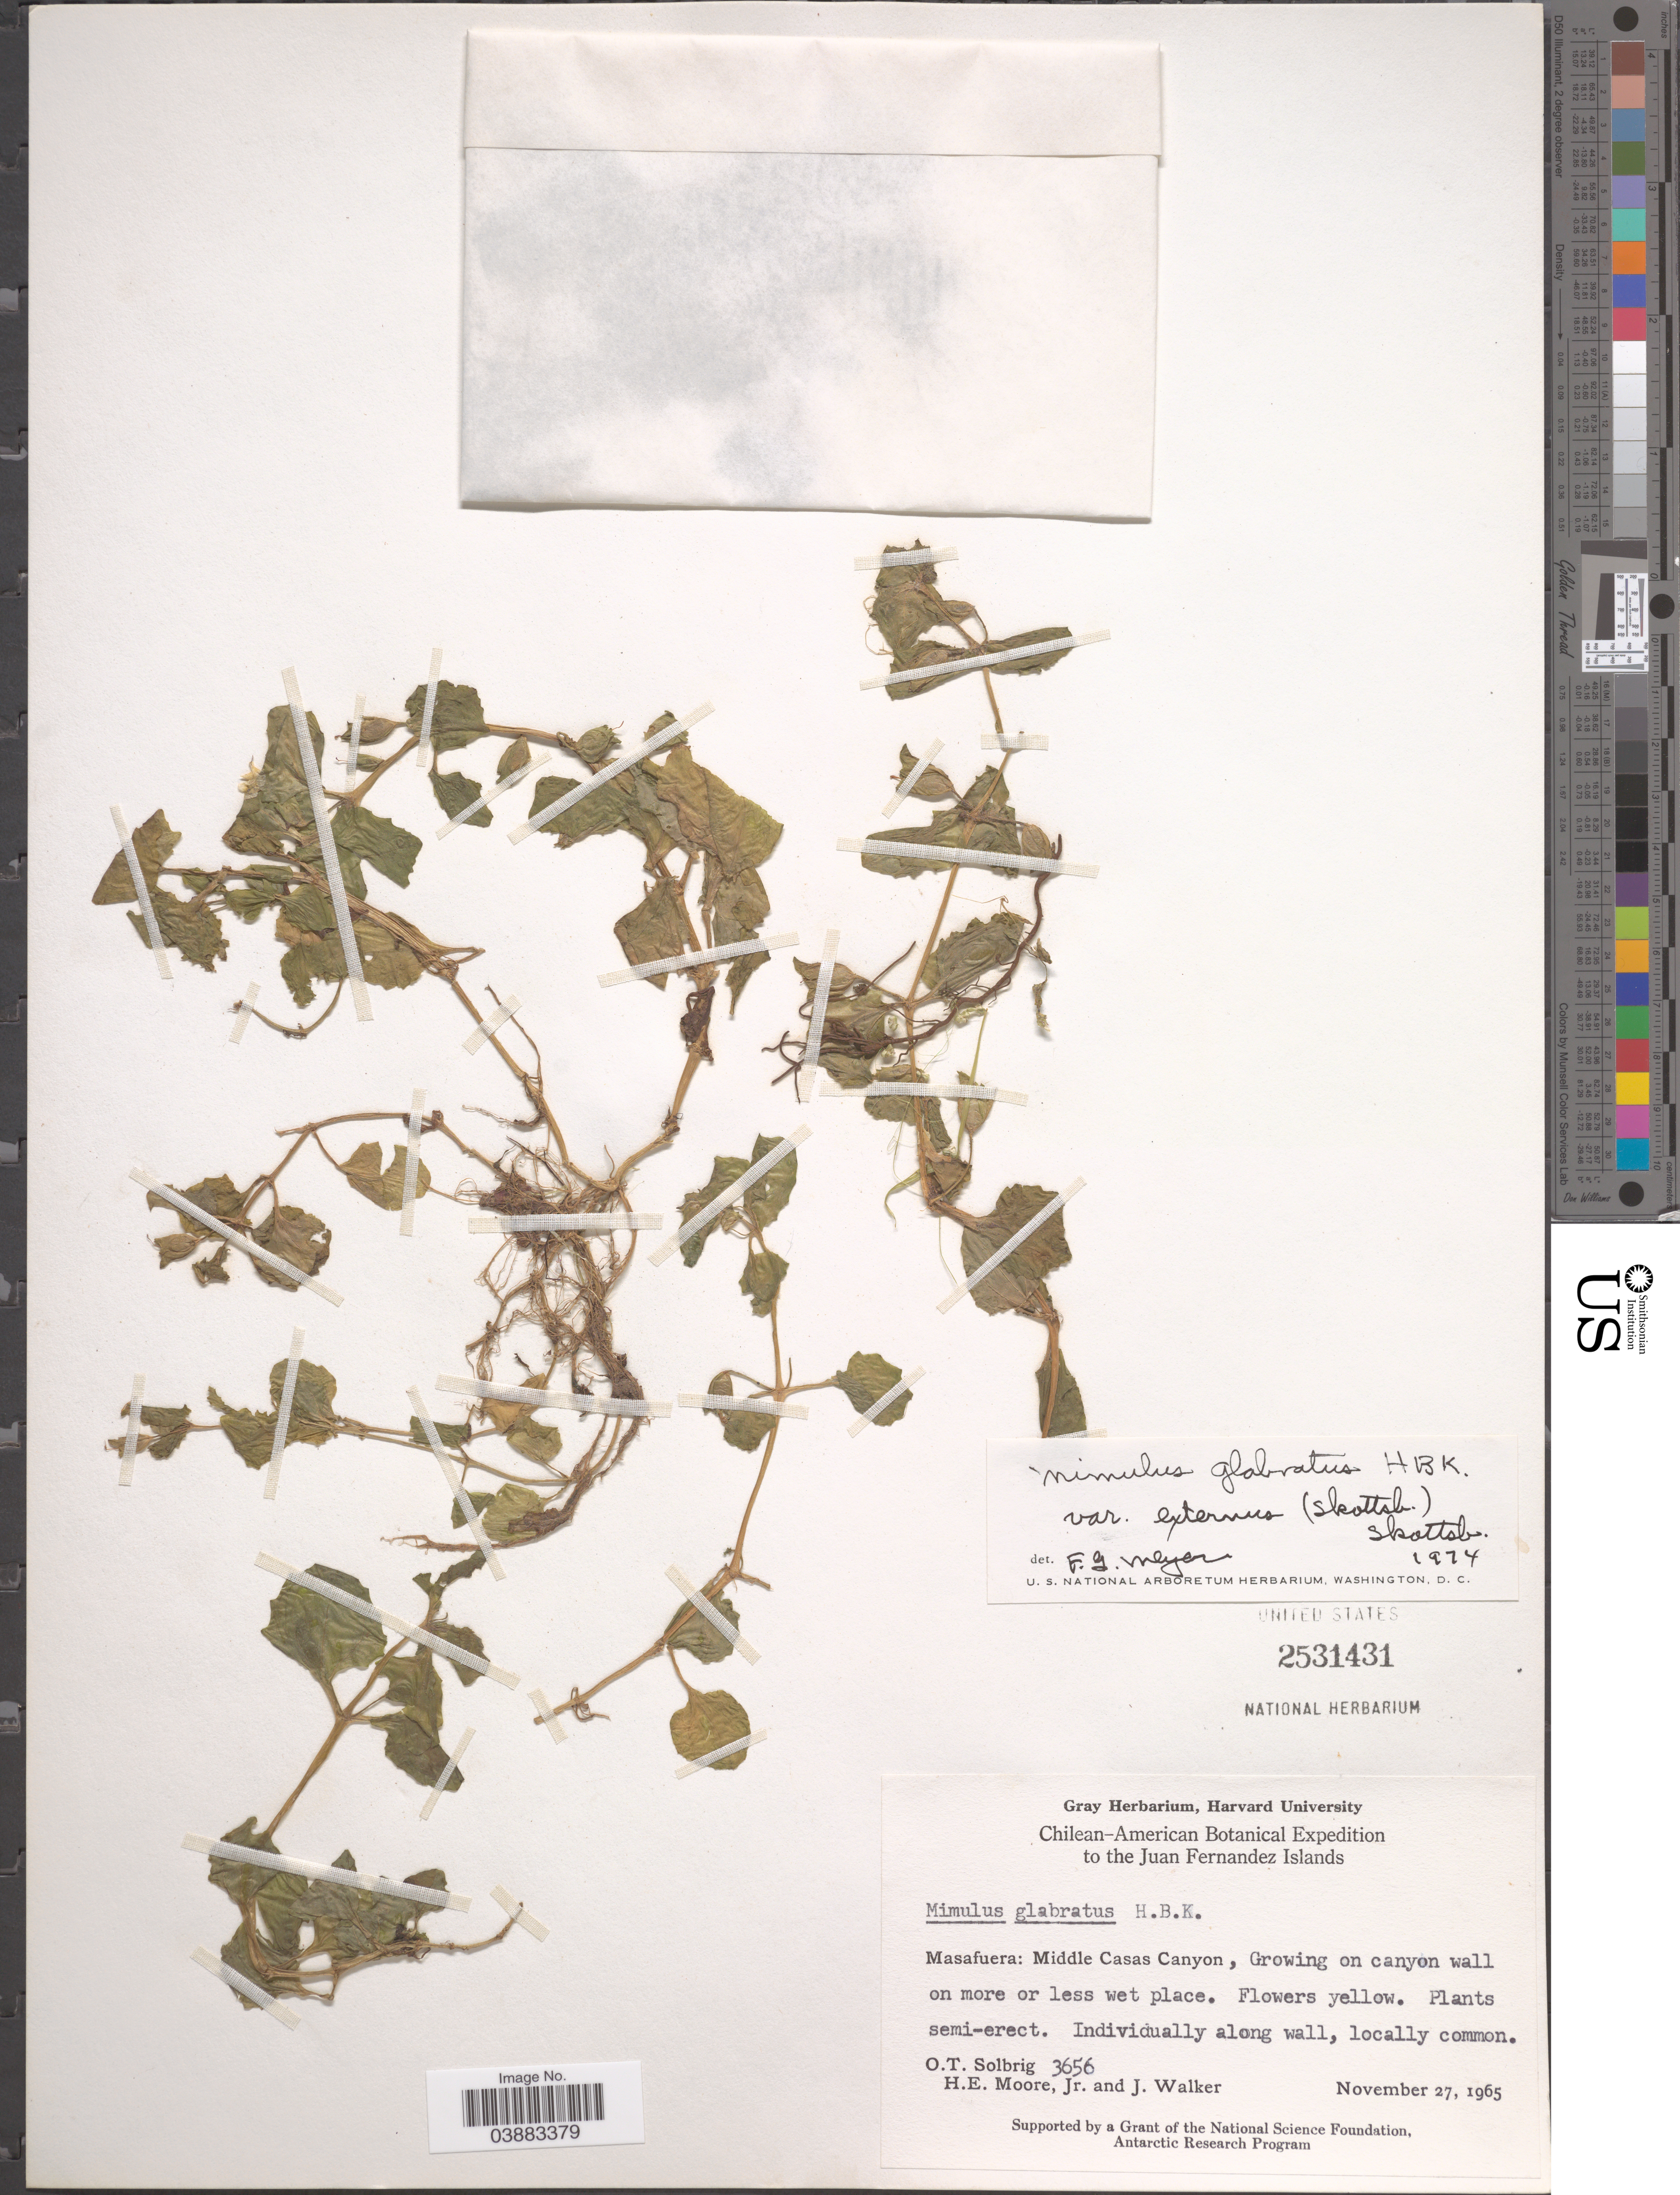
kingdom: Plantae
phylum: Tracheophyta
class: Magnoliopsida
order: Lamiales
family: Phrymaceae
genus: Mimulus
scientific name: Mimulus glabratus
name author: Kunth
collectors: O. T. Solbrig, H. Moore & J. Walker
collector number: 3656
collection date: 1965-11-27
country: Chile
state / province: Valparaíso (V)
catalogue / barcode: US 2531431